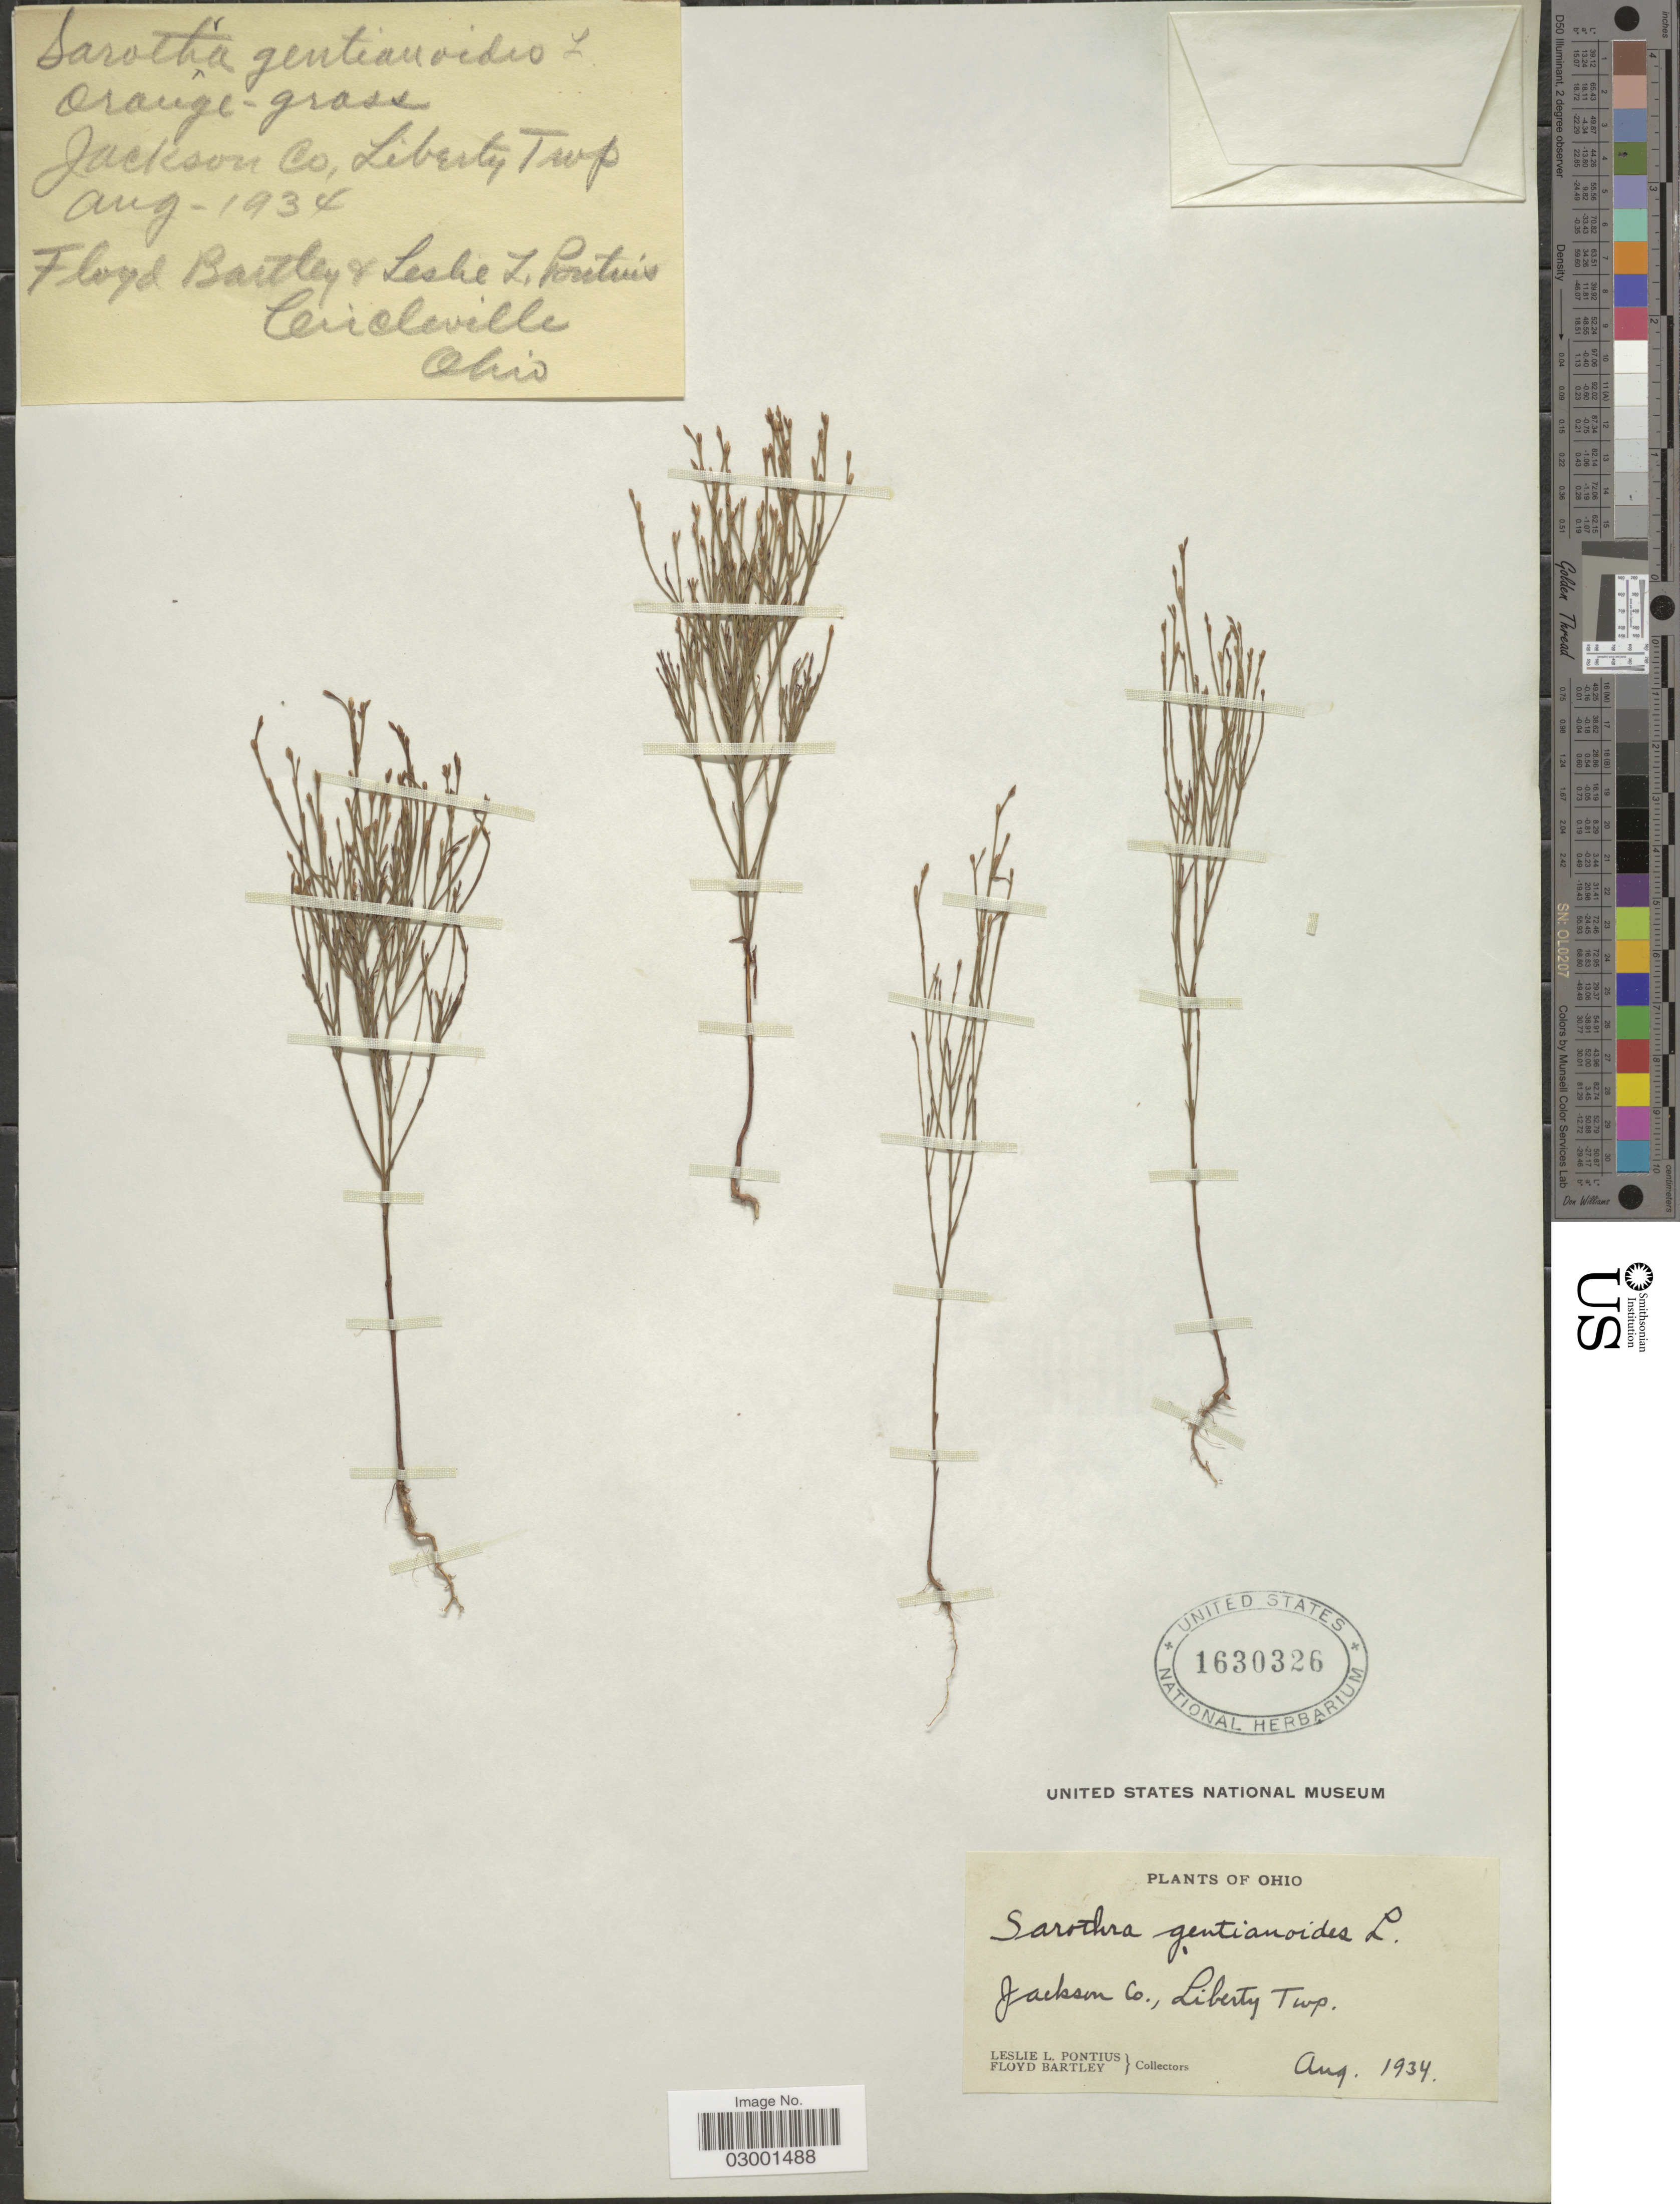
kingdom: Plantae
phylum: Tracheophyta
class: Magnoliopsida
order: Malpighiales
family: Hypericaceae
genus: Hypericum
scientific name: Hypericum gentianoides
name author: (L.) Britton, Stearns & Poggenb.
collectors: L. Pontius & F. Bartley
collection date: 1934-08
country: United States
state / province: Ohio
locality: Jackson Co., Liberty Top.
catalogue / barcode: US 1630326